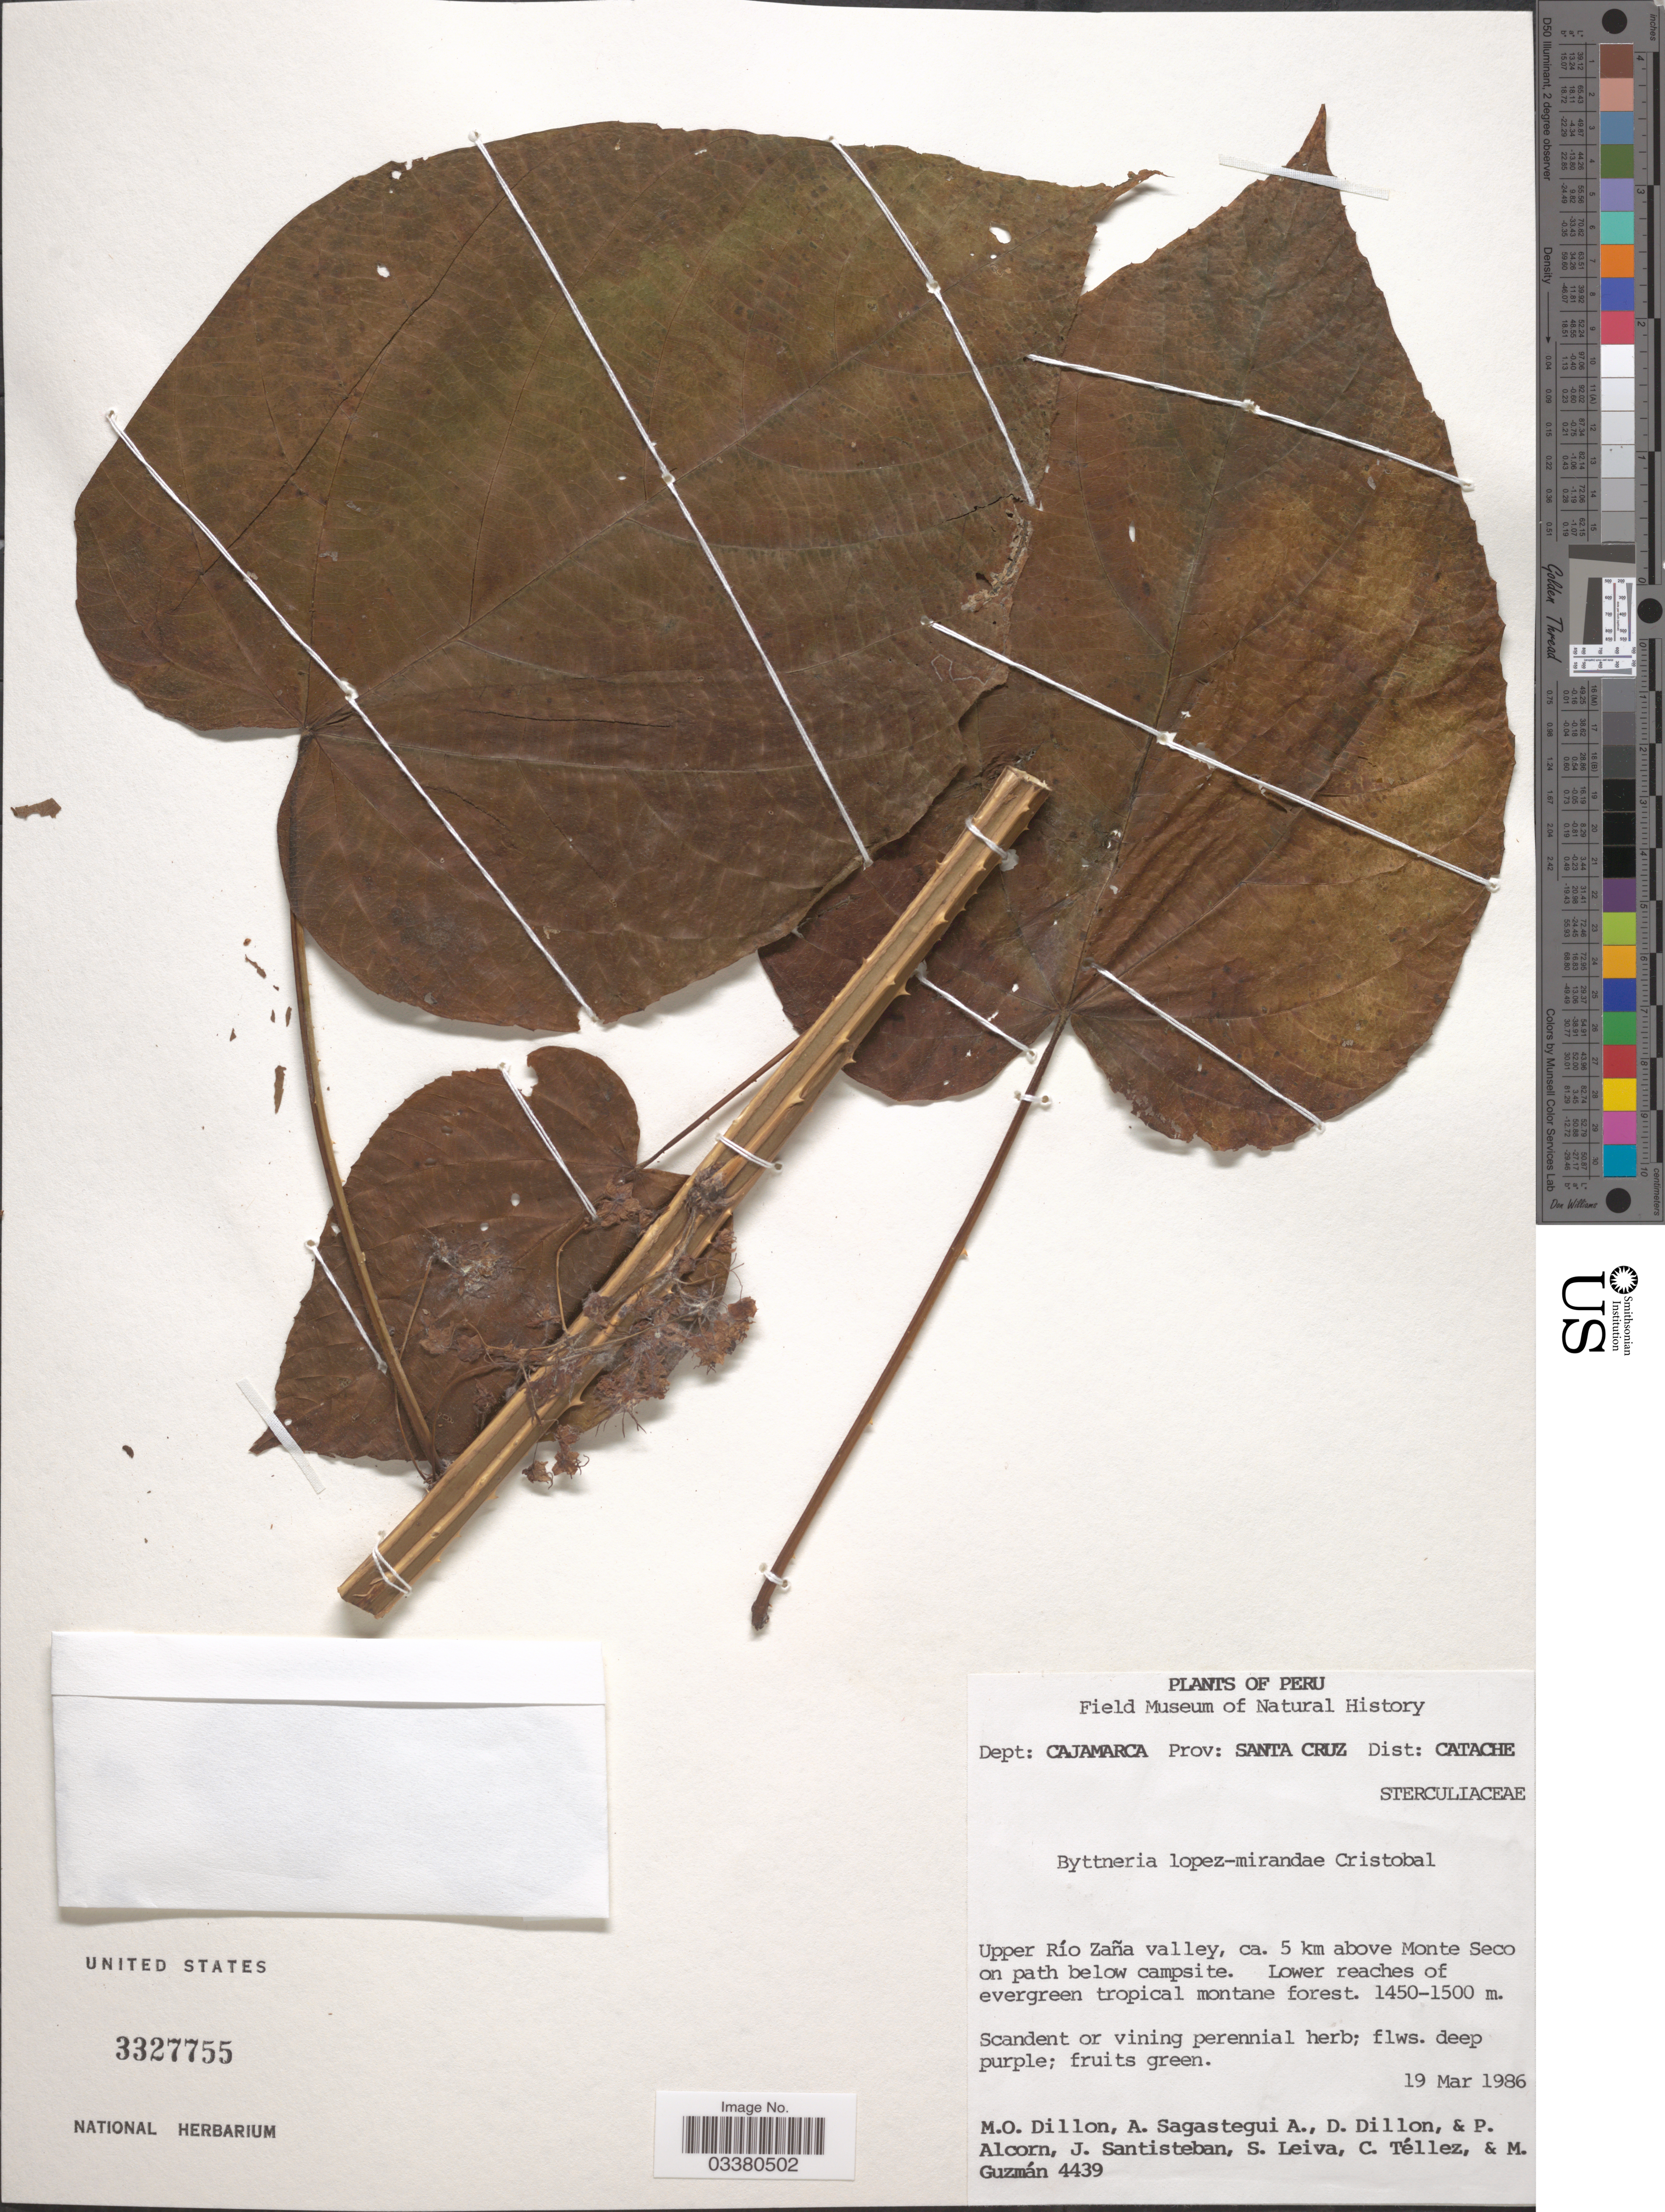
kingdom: Plantae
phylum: Tracheophyta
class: Magnoliopsida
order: Malvales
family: Malvaceae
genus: Byttneria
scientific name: Byttneria lopez-mirandae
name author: Cristóbal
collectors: M. O. Dillon, A. Sagástegui A., D. Dillon, P. Alcorn & et al.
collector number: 4439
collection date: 1986-03-19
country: Peru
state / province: Cajamarca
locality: Dept: Cajamarca. Prov: Santa Cruz. Dist: Catache. Upper Río Zaña valley, ca. 5 km above Monte Seco on path below campsite.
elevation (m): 1450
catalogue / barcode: US 3327755